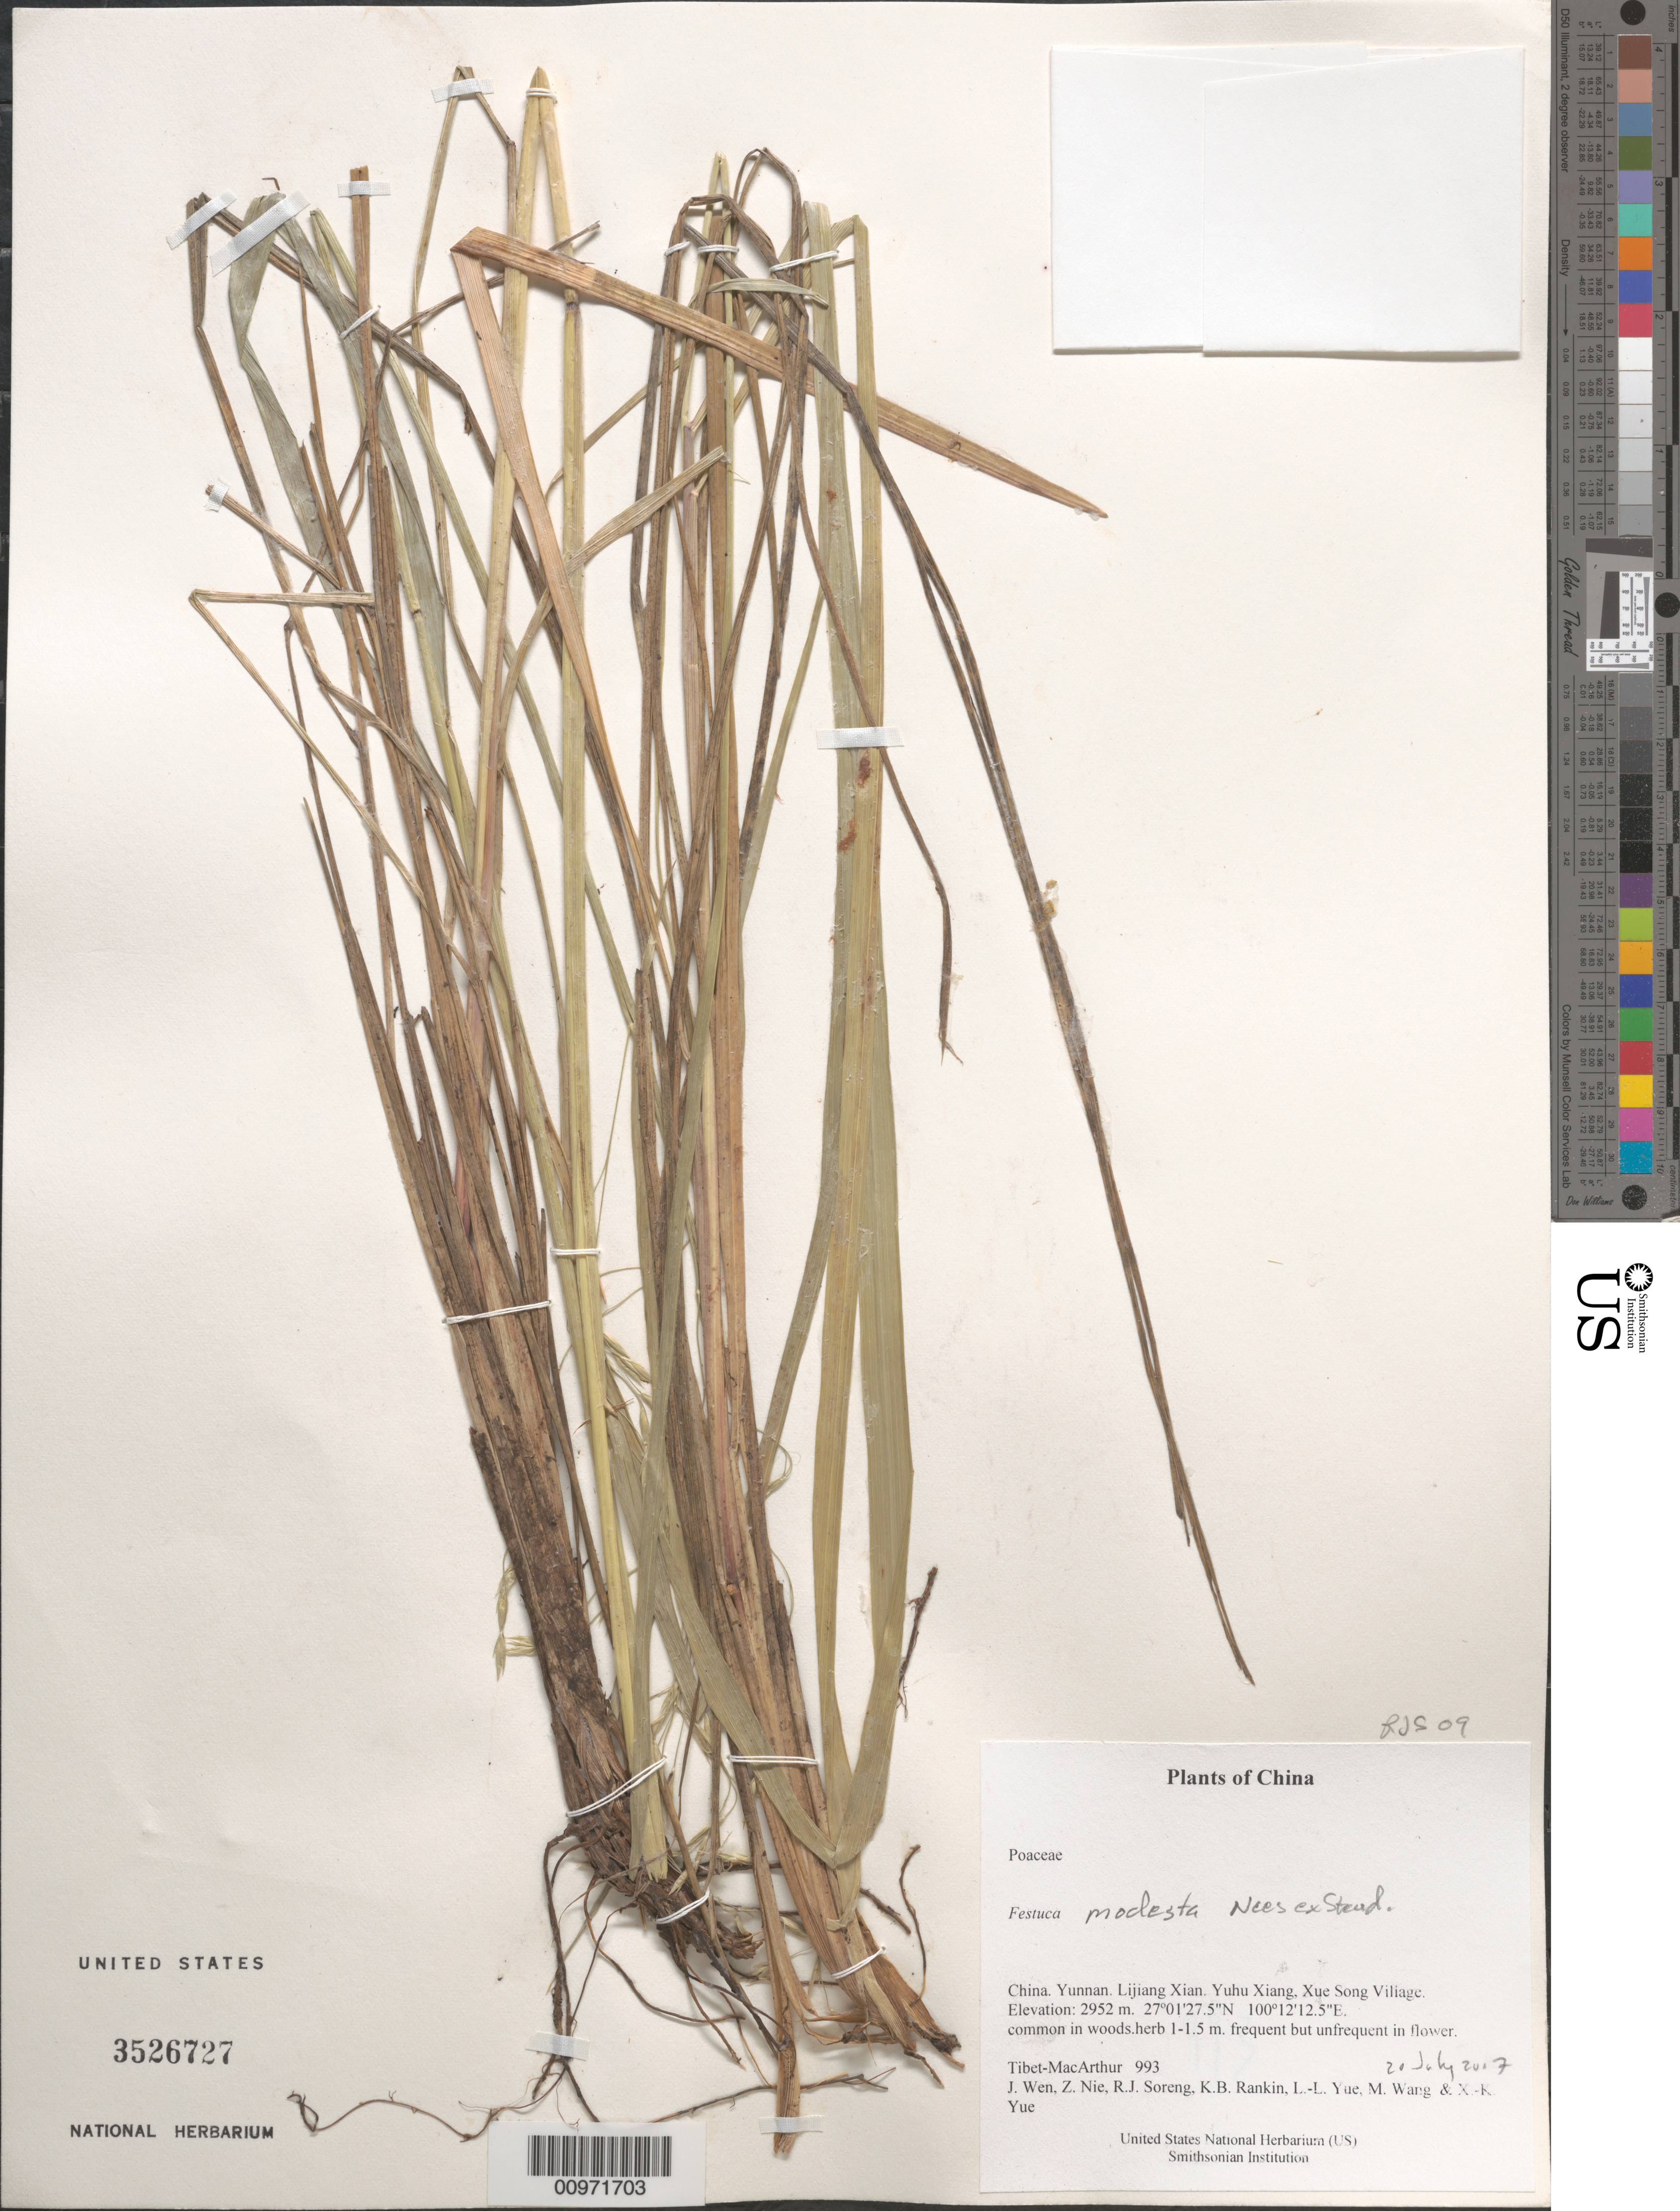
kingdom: Plantae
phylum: Tracheophyta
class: Liliopsida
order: Poales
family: Poaceae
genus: Hesperochloa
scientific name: Hesperochloa modesta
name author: (Nees)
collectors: Tibet-MacArthur, J. Wen, Z. Nie, R. J. Soreng, K. Rankin, L. Yue, M. Wang & X. Yue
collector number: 993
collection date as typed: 20 Jul 2007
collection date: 2007-07-20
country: China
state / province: Yunnan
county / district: Lijiang Xian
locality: Yuhu Xiang, Xue Song Village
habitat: common in woods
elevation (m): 2952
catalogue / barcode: US 3526727